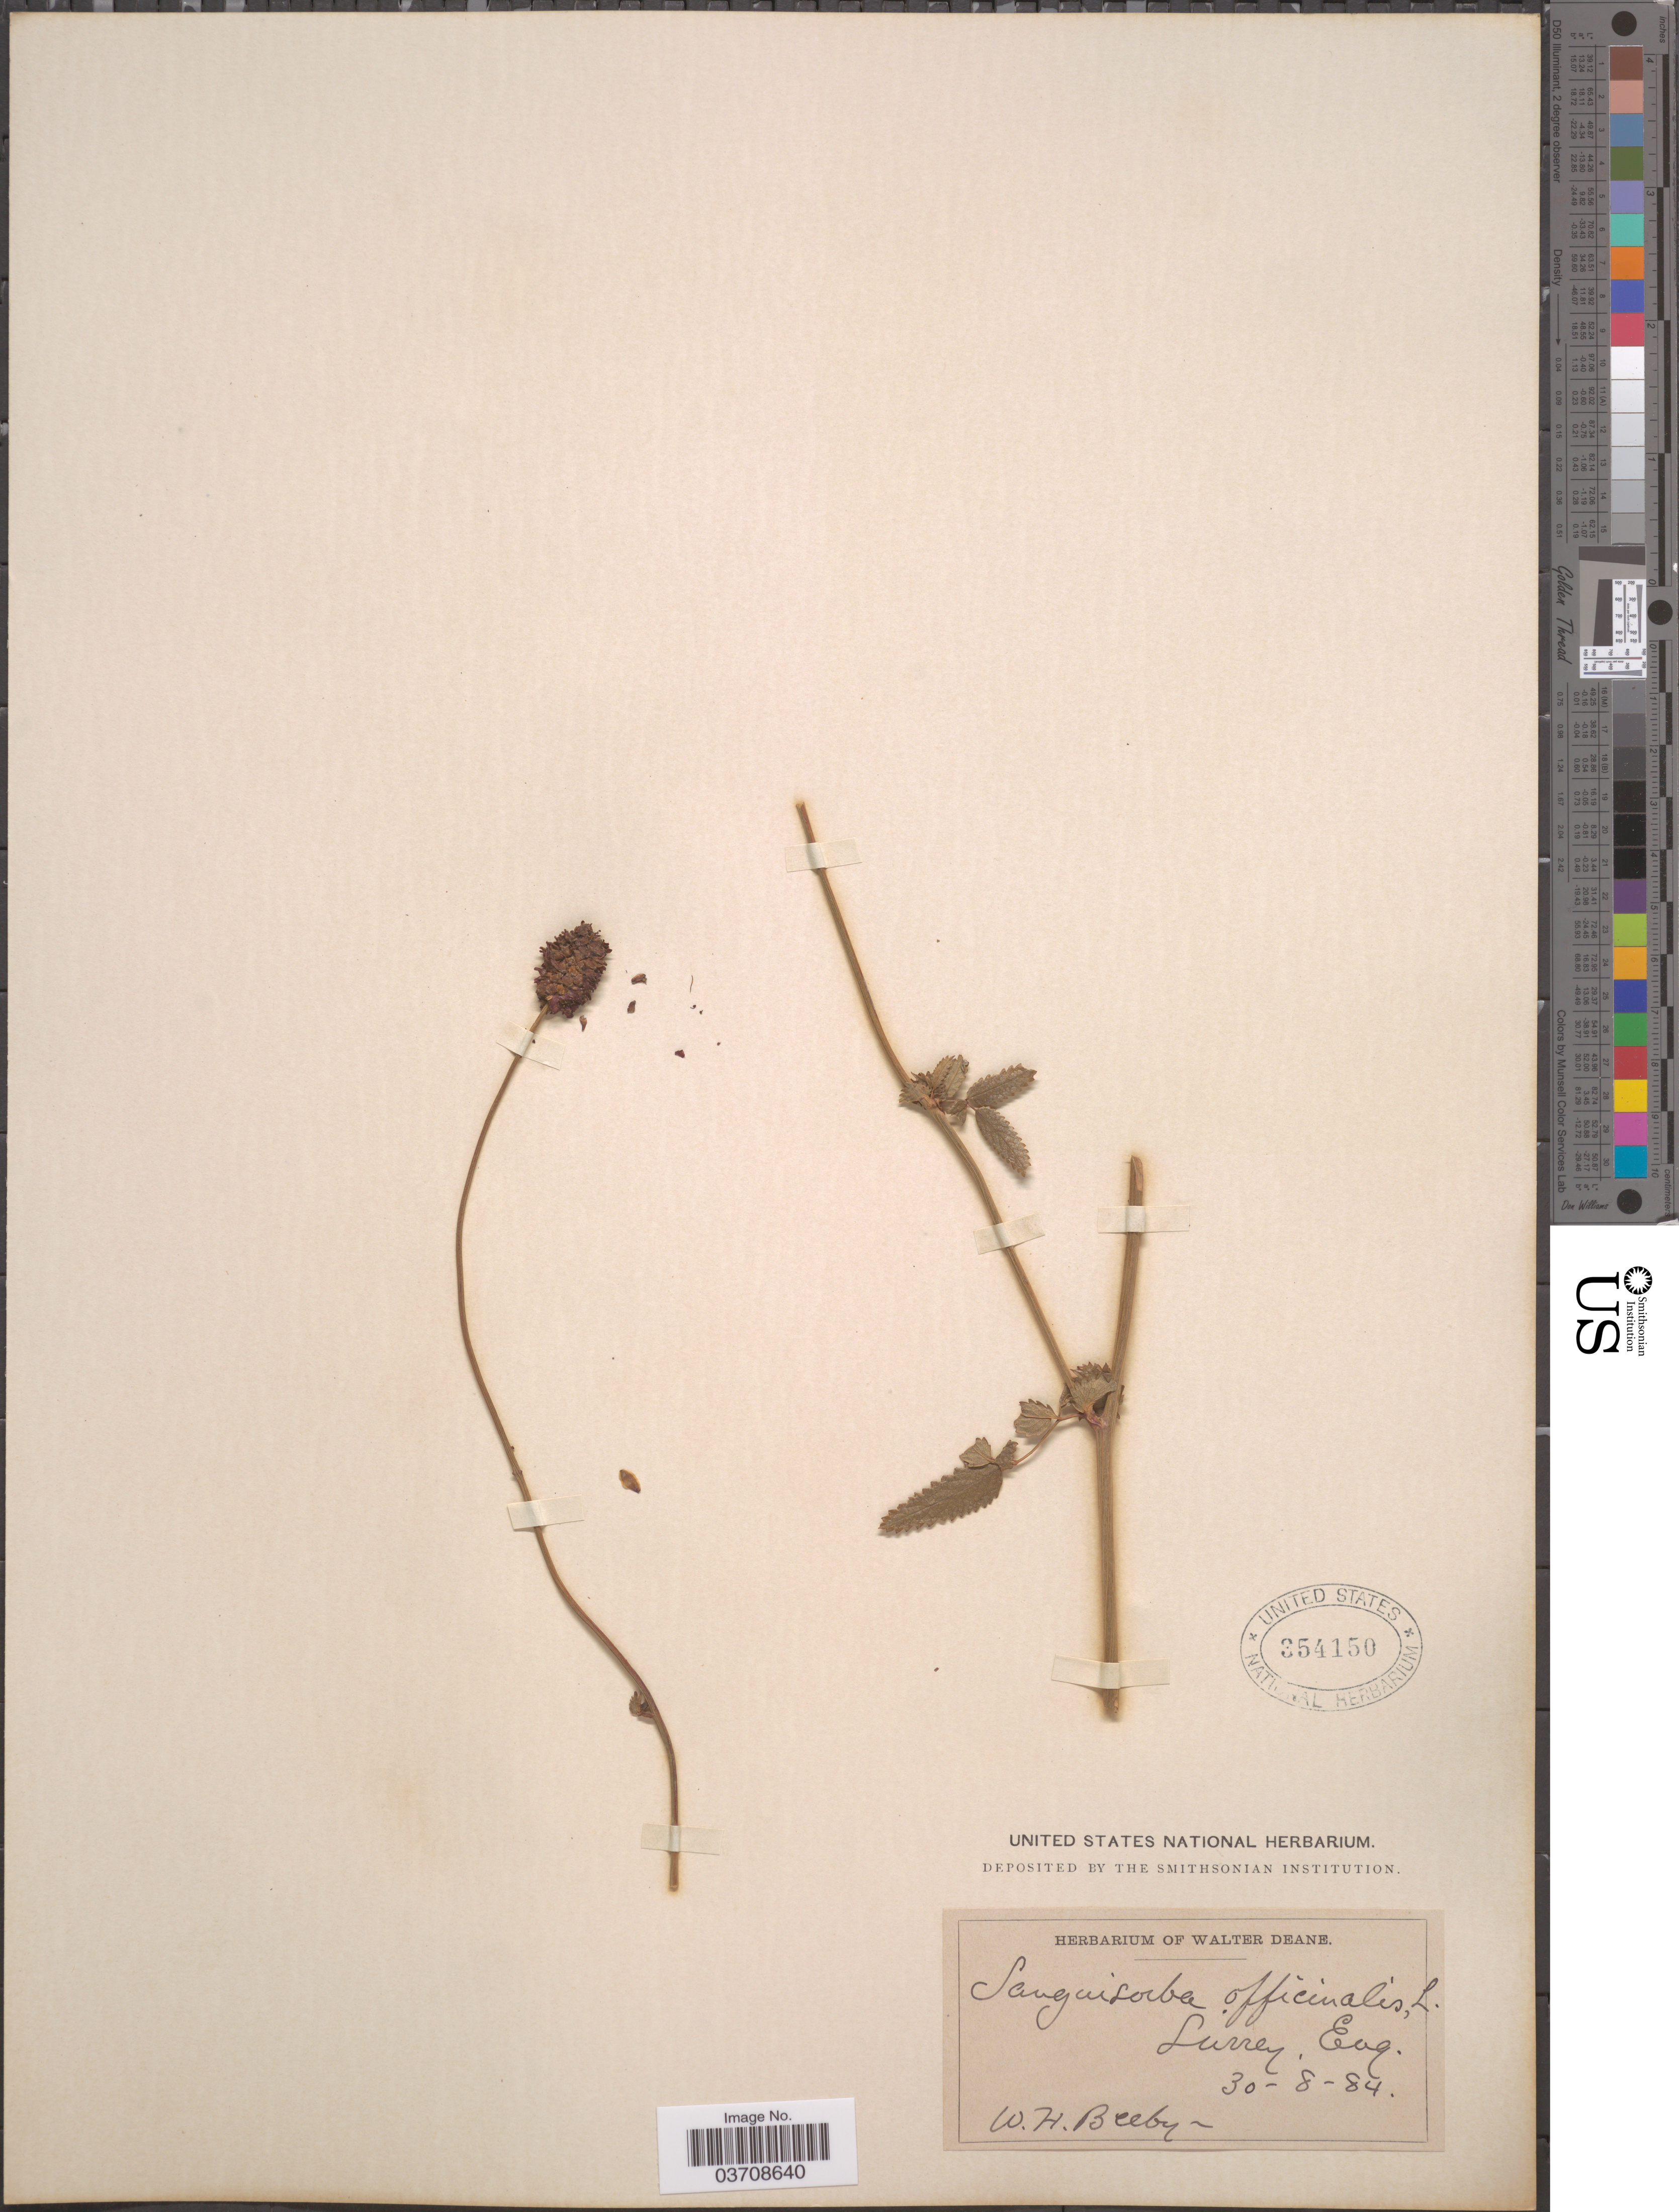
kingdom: Plantae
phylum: Tracheophyta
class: Magnoliopsida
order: Rosales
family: Rosaceae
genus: Sanguisorba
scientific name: Sanguisorba officinalis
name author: L.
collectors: W. Beeby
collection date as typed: Transcribed d/m/y: 30/8/84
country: United Kingdom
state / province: England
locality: Surrey.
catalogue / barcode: US 354150